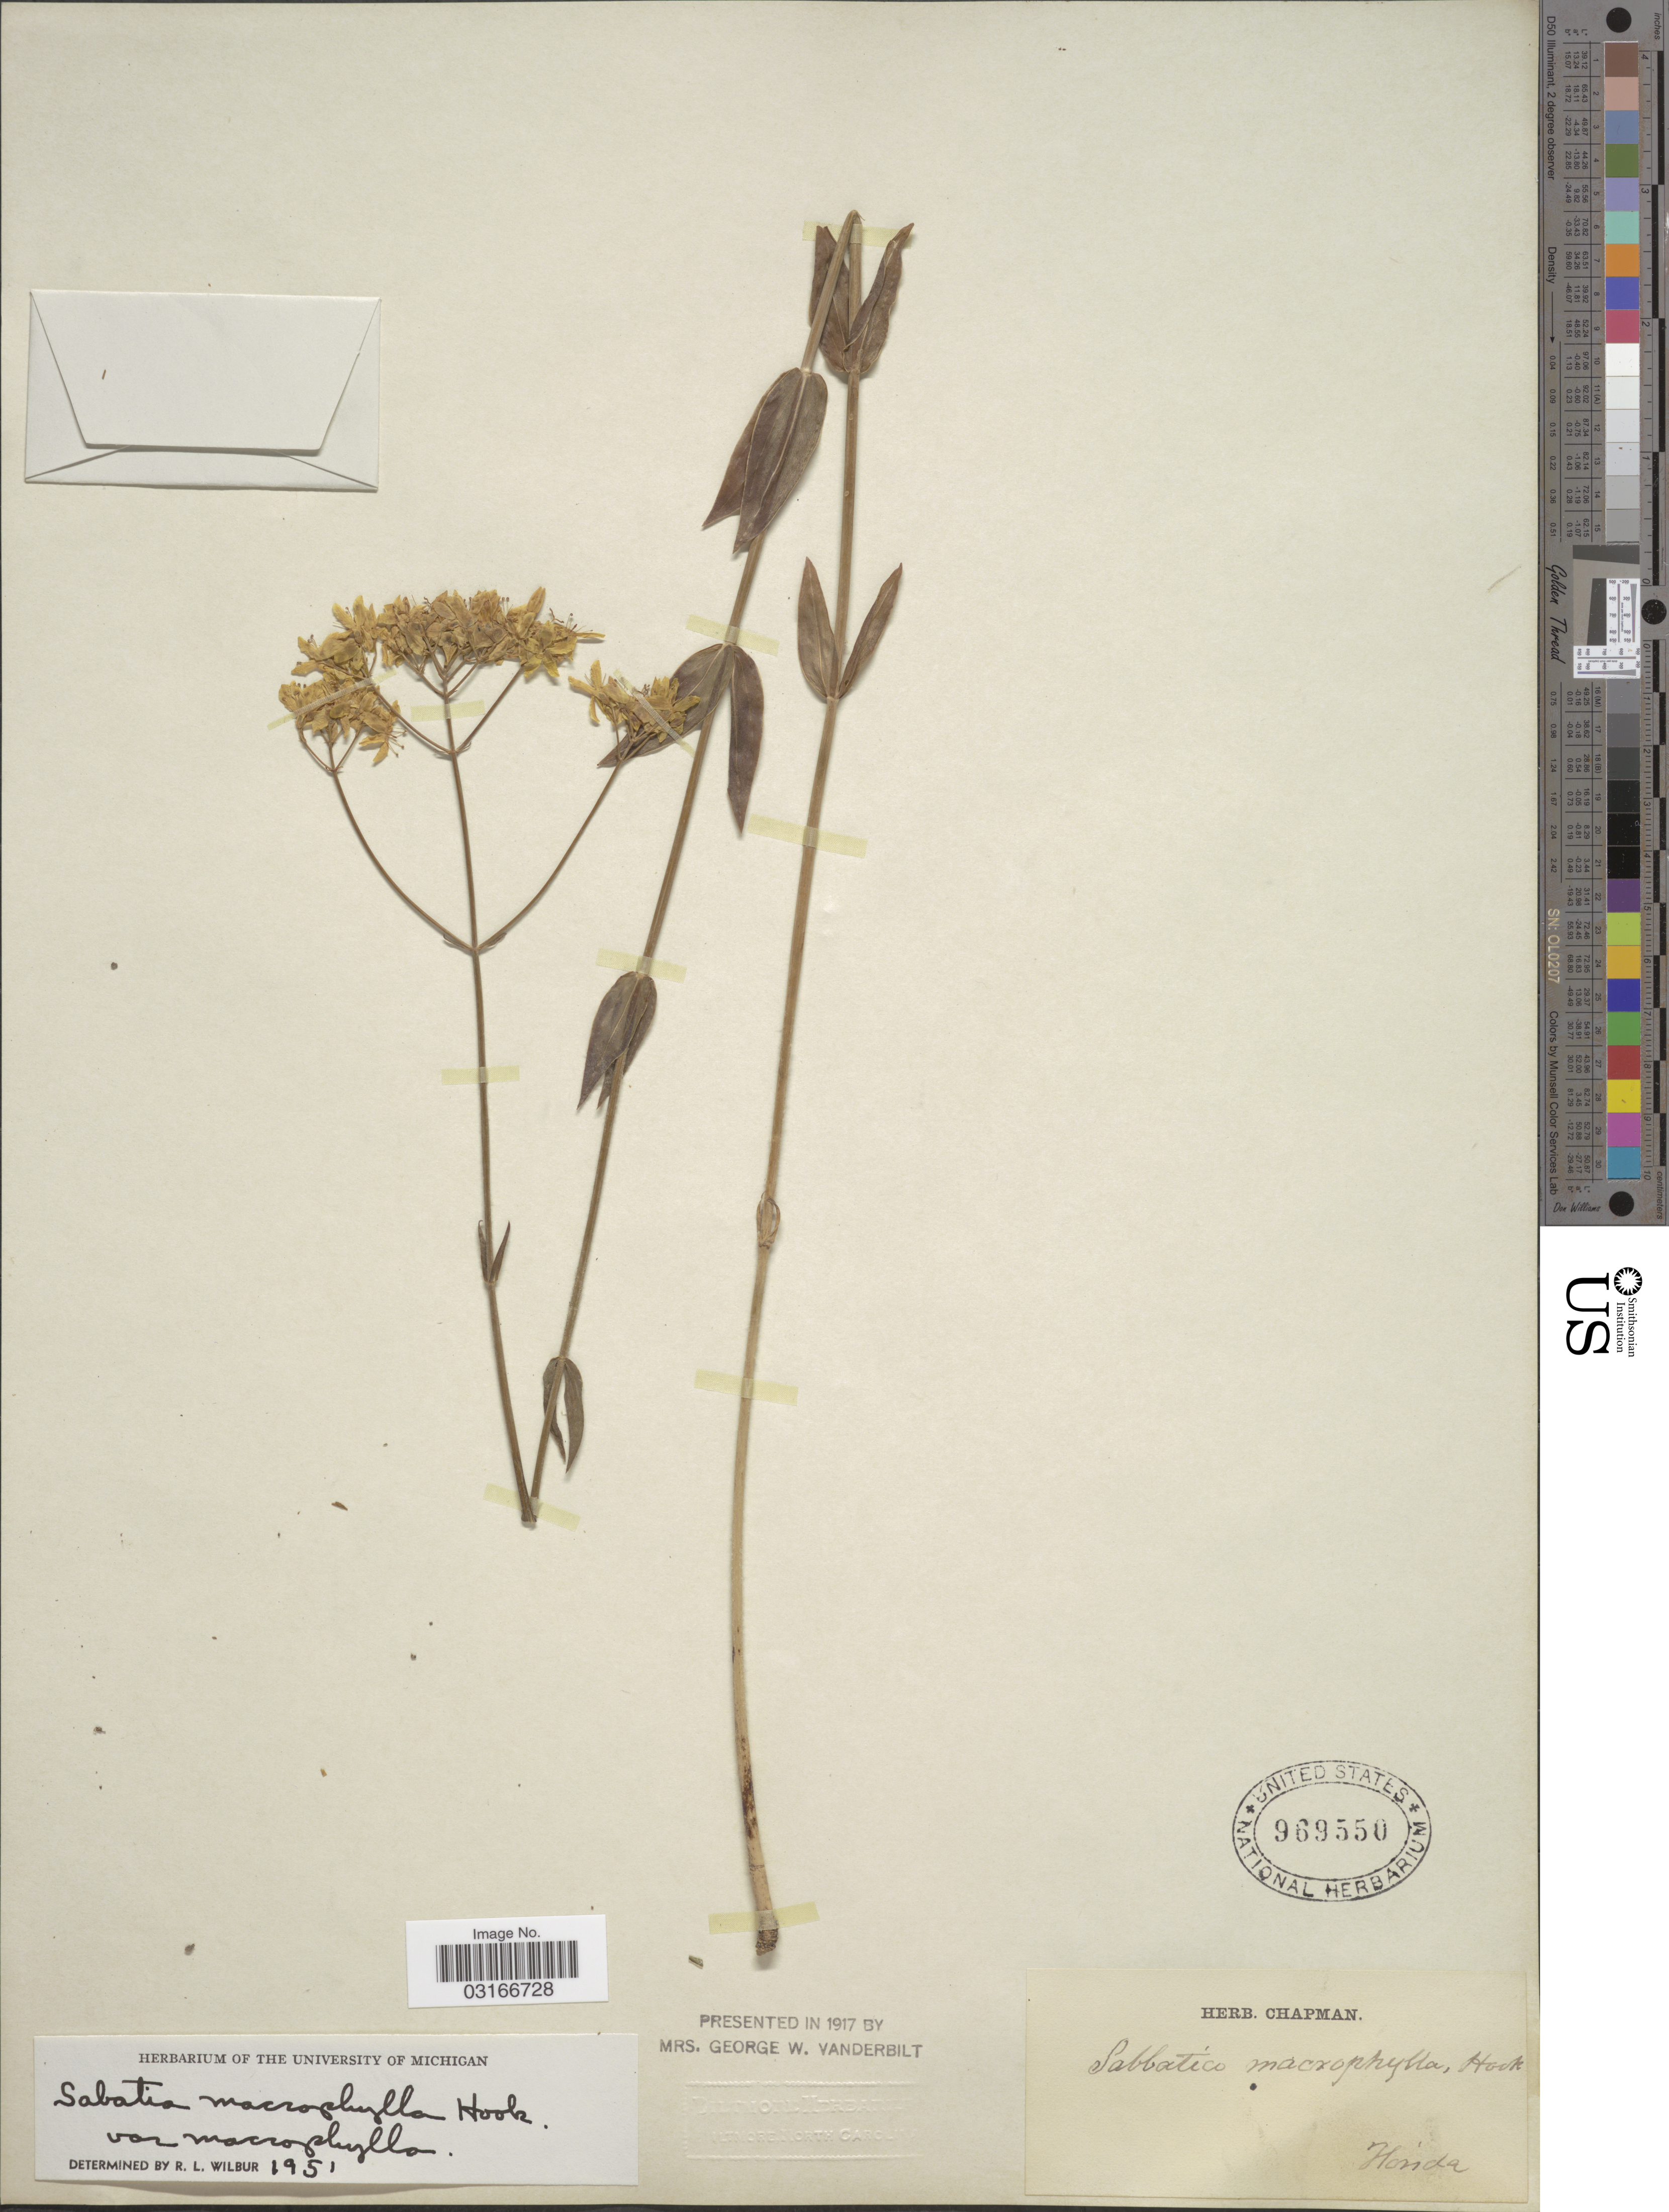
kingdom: Plantae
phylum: Tracheophyta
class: Magnoliopsida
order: Gentianales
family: Gentianaceae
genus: Sabatia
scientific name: Sabatia macrophylla var. macrophylla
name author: Hook.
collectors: ex herb. Chapman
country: United States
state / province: Florida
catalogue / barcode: US 969550